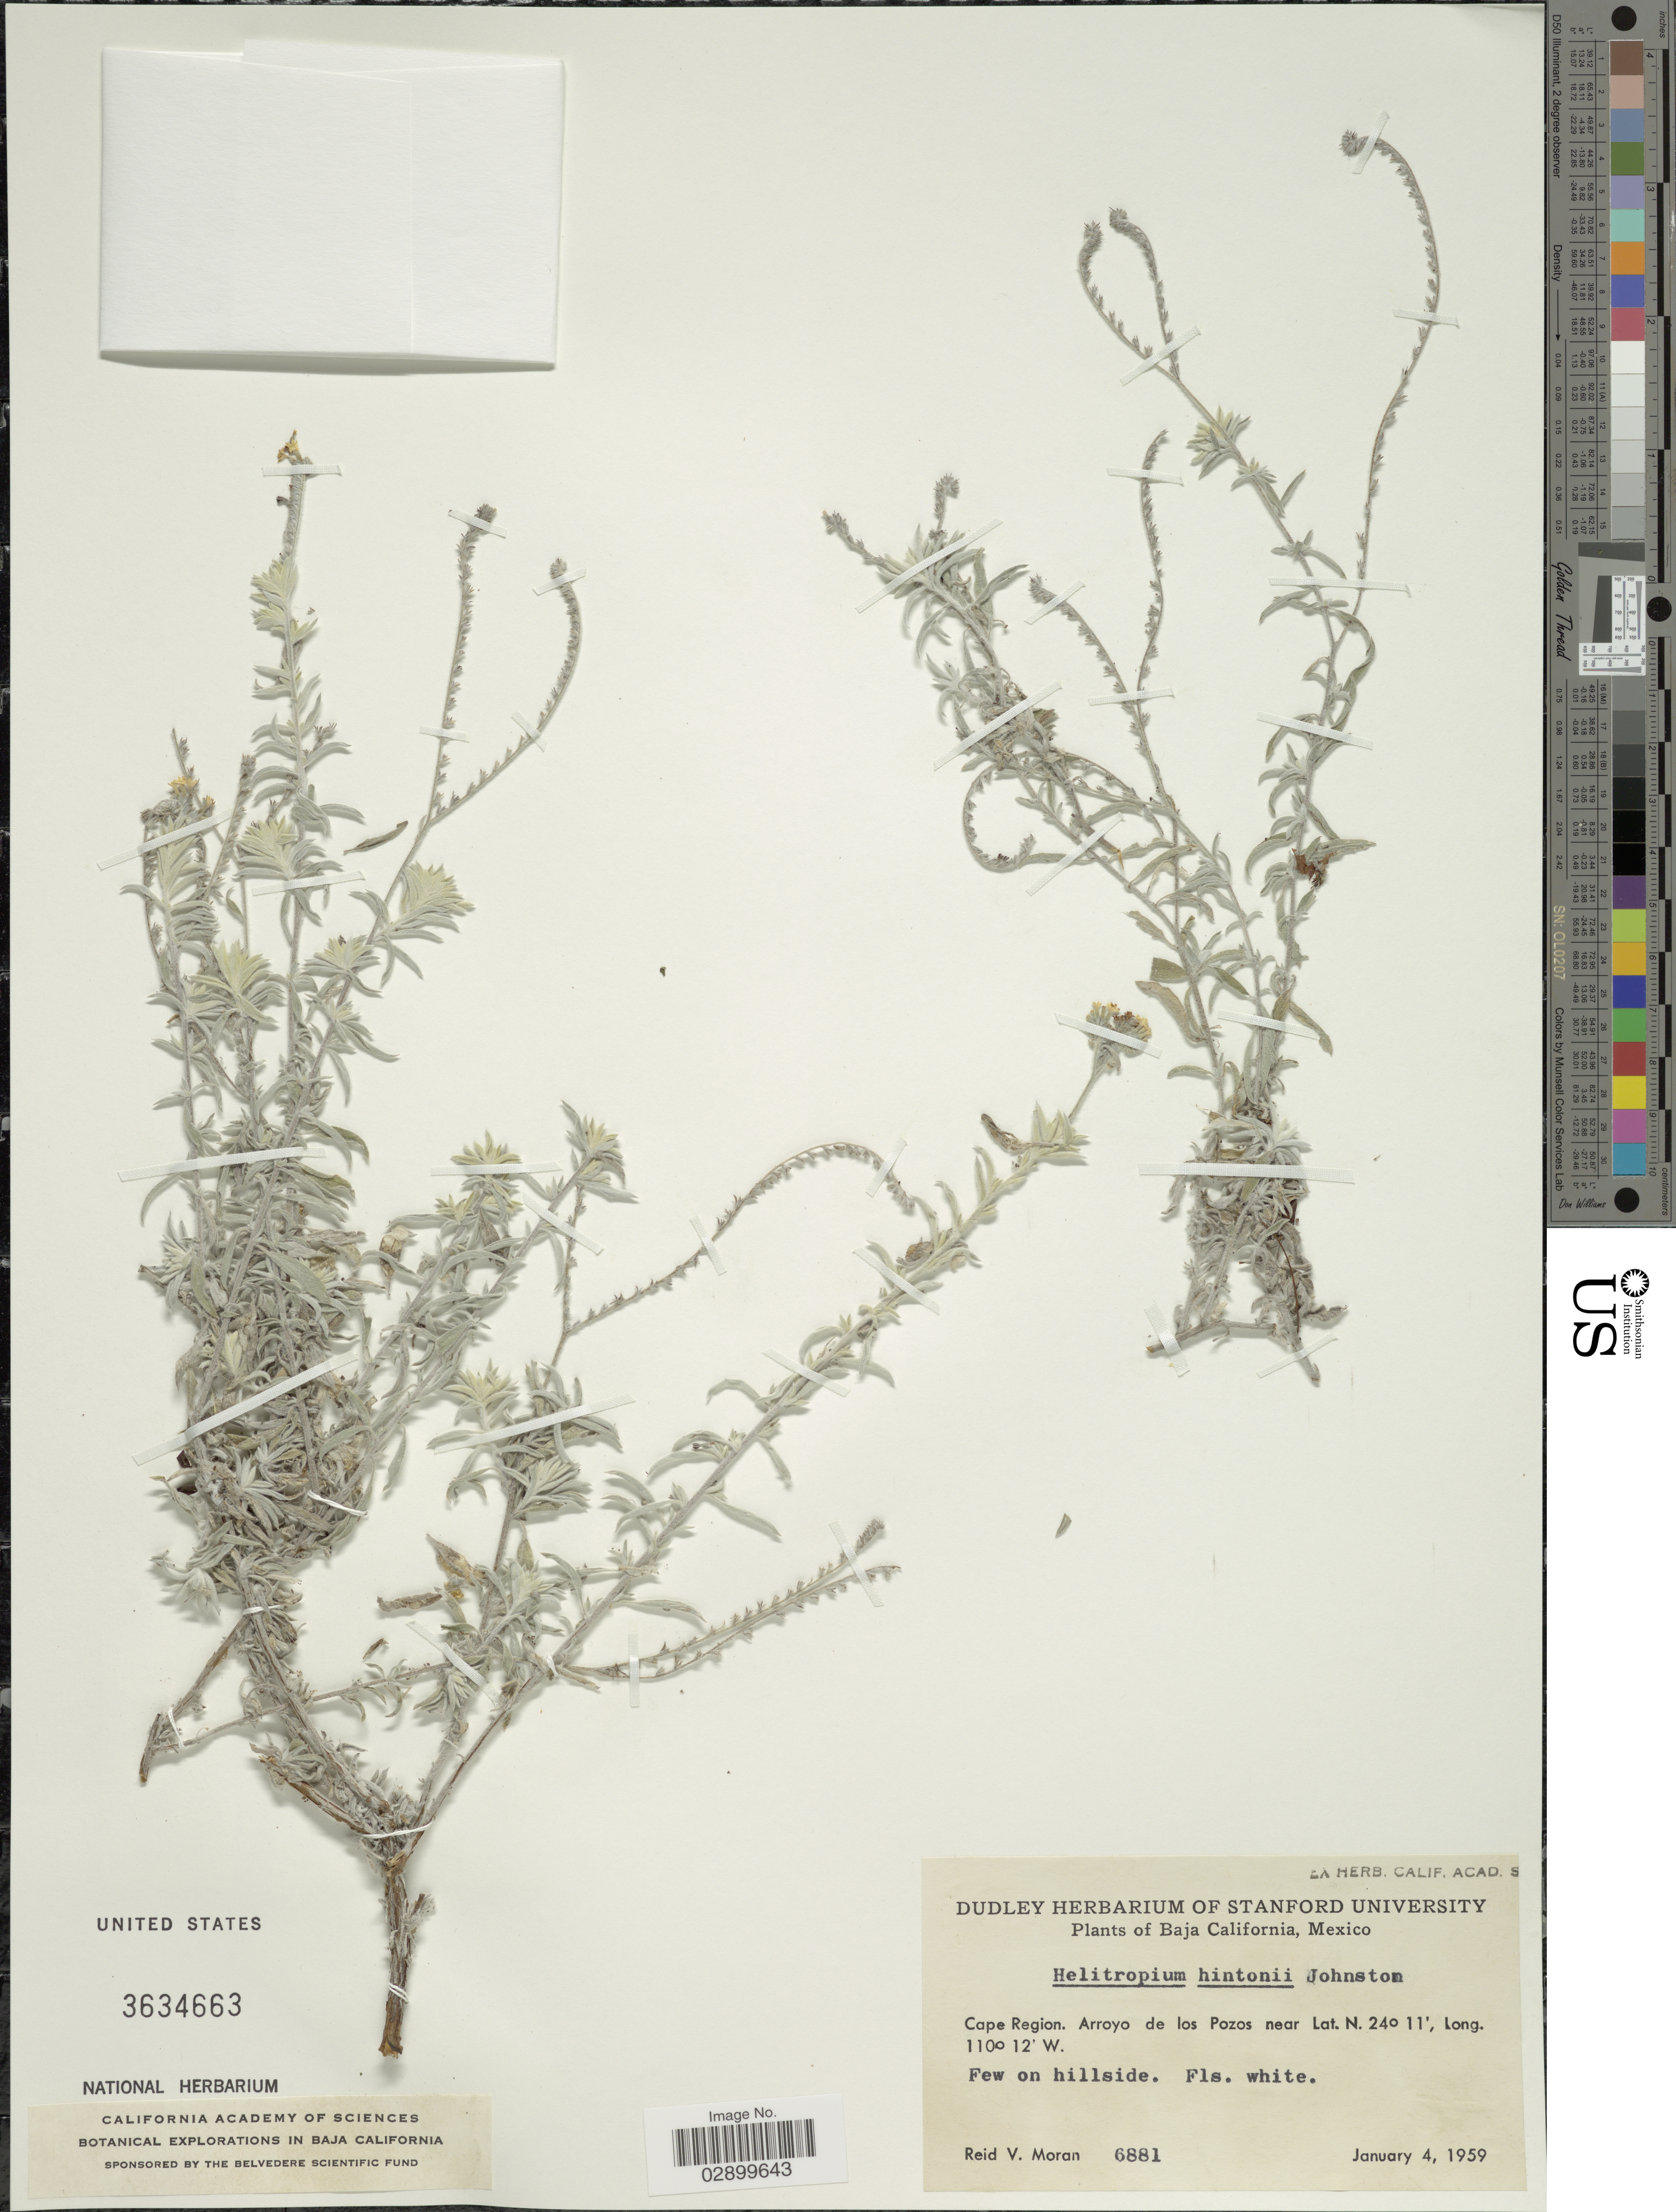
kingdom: Plantae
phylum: Tracheophyta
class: Magnoliopsida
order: Boraginales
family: Heliotropiaceae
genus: Heliotropium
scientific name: Heliotropium hintonii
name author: (I.M. Johnst.) I.M. Johnst.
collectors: R. V. Moran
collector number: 6881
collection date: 1959-01-04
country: Mexico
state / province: Baja California Sur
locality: Cape Region. Arroyo de los Pozos.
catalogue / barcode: US 3634663